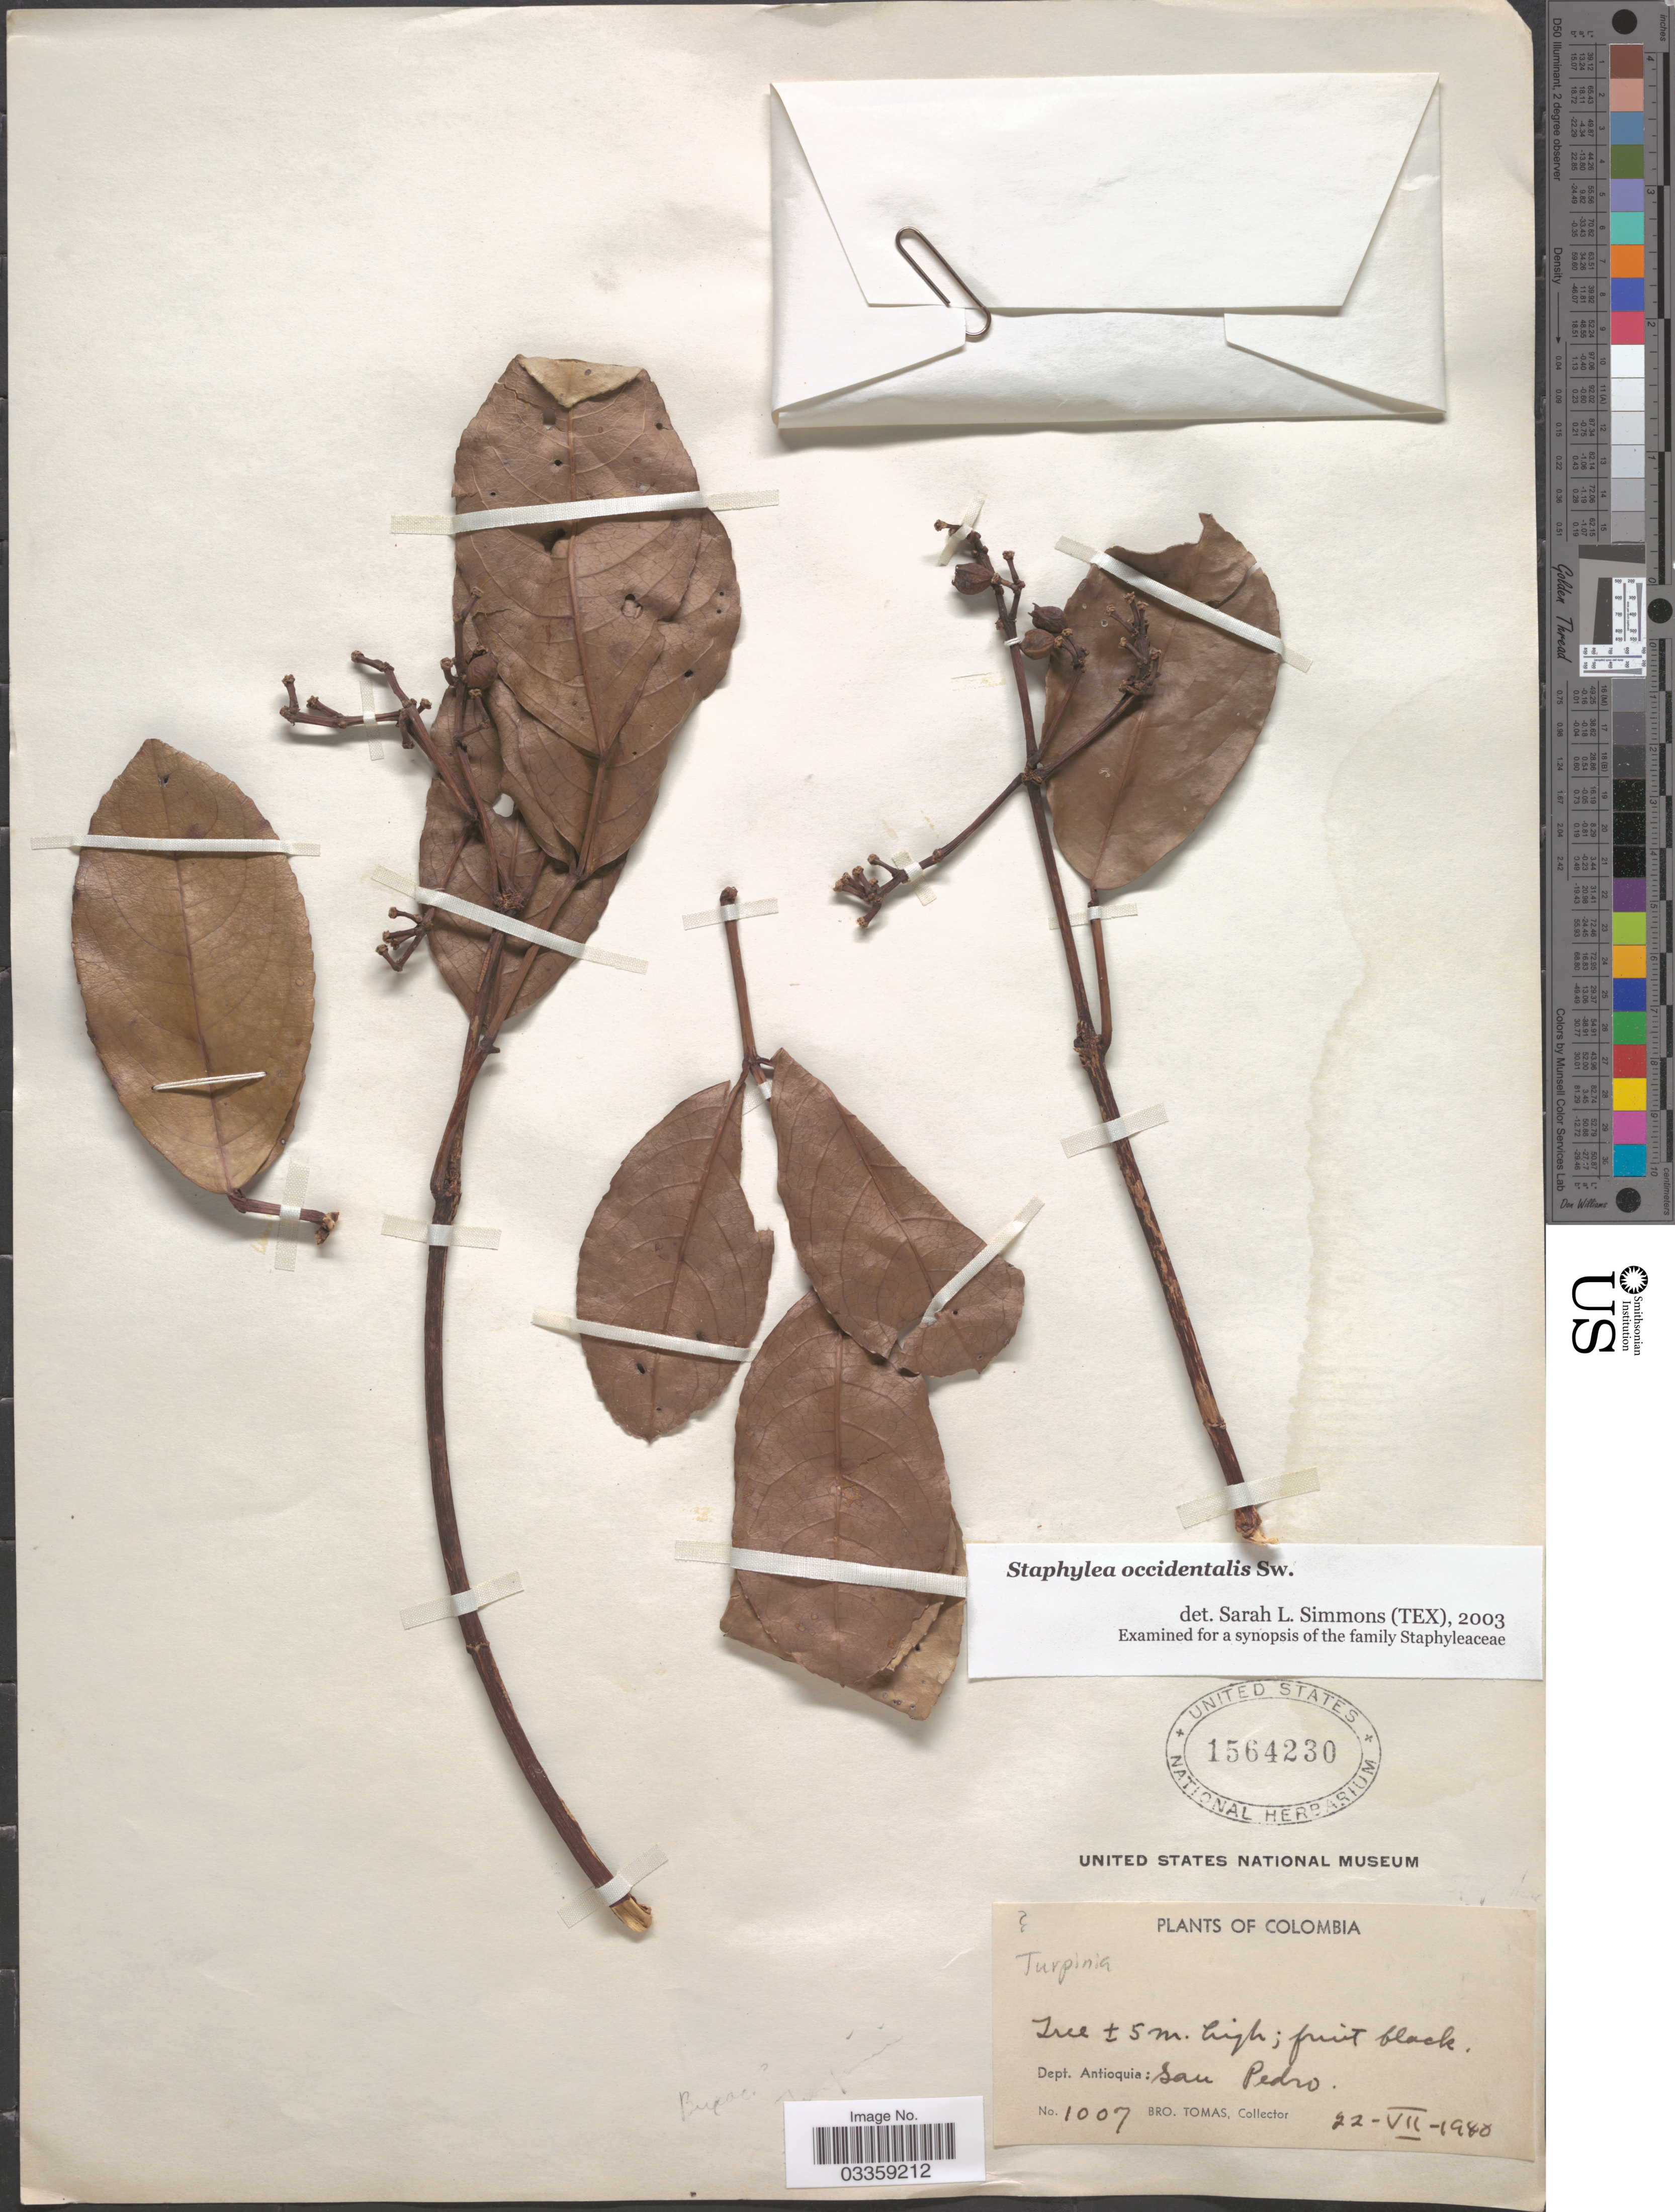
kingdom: Plantae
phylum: Tracheophyta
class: Magnoliopsida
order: Crossosomatales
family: Staphyleaceae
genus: Turpinia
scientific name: Turpinia occidentalis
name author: (Sw.) G. Don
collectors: B. Tomas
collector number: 1007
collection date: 1988-07-22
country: Colombia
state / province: Antioquia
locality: Dept. Antioquia: San Pedro.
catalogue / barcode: US 1564230